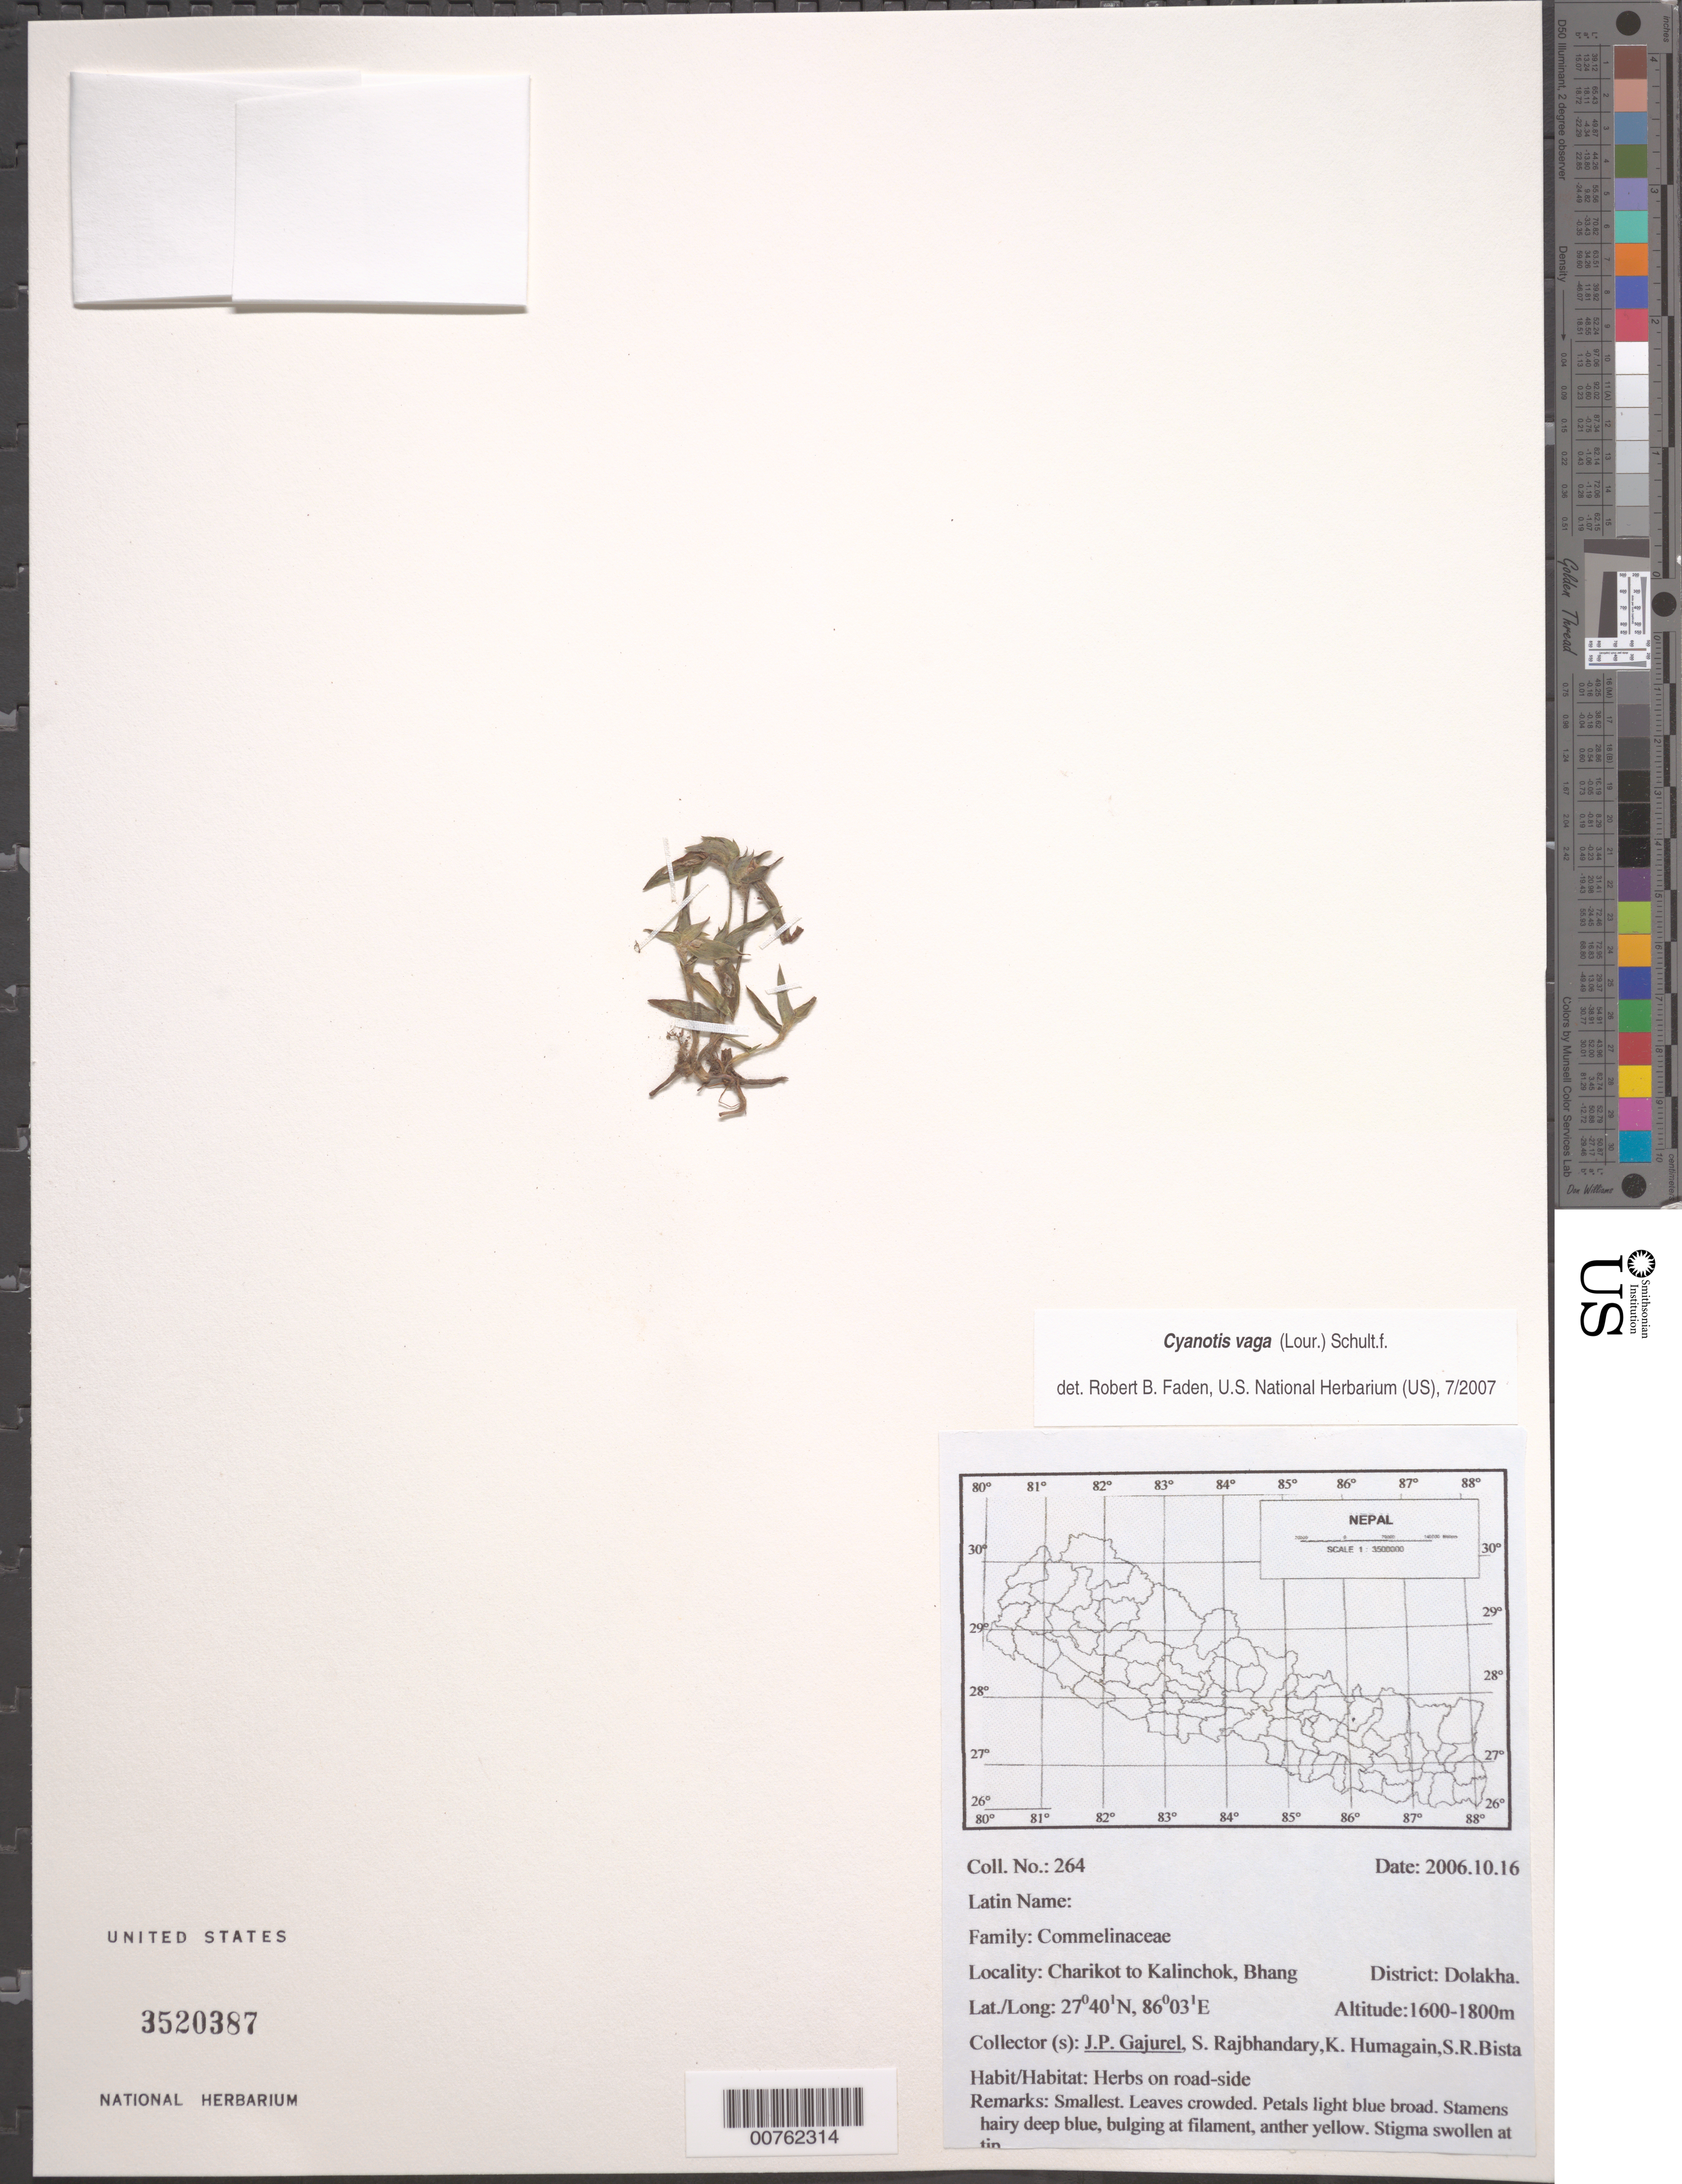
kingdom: Plantae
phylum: Tracheophyta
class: Liliopsida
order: Commelinales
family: Commelinaceae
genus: Cyanotis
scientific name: Cyanotis vaga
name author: (Lour.) Schult. & Schult. f.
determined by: Faden, Robert B., (US), Smithsonian Institution - National Museum of Natural History (UNITED STATES)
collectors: J. Gajurel, S. Rajbhandary, K. Humagain & S. Bista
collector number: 264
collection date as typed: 16 Oct 2006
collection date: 2006-10-16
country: Nepal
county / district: Dolakha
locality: Charikot to Kalinchok, Bhang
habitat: Herbs on road-side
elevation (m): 1600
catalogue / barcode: US 3520387